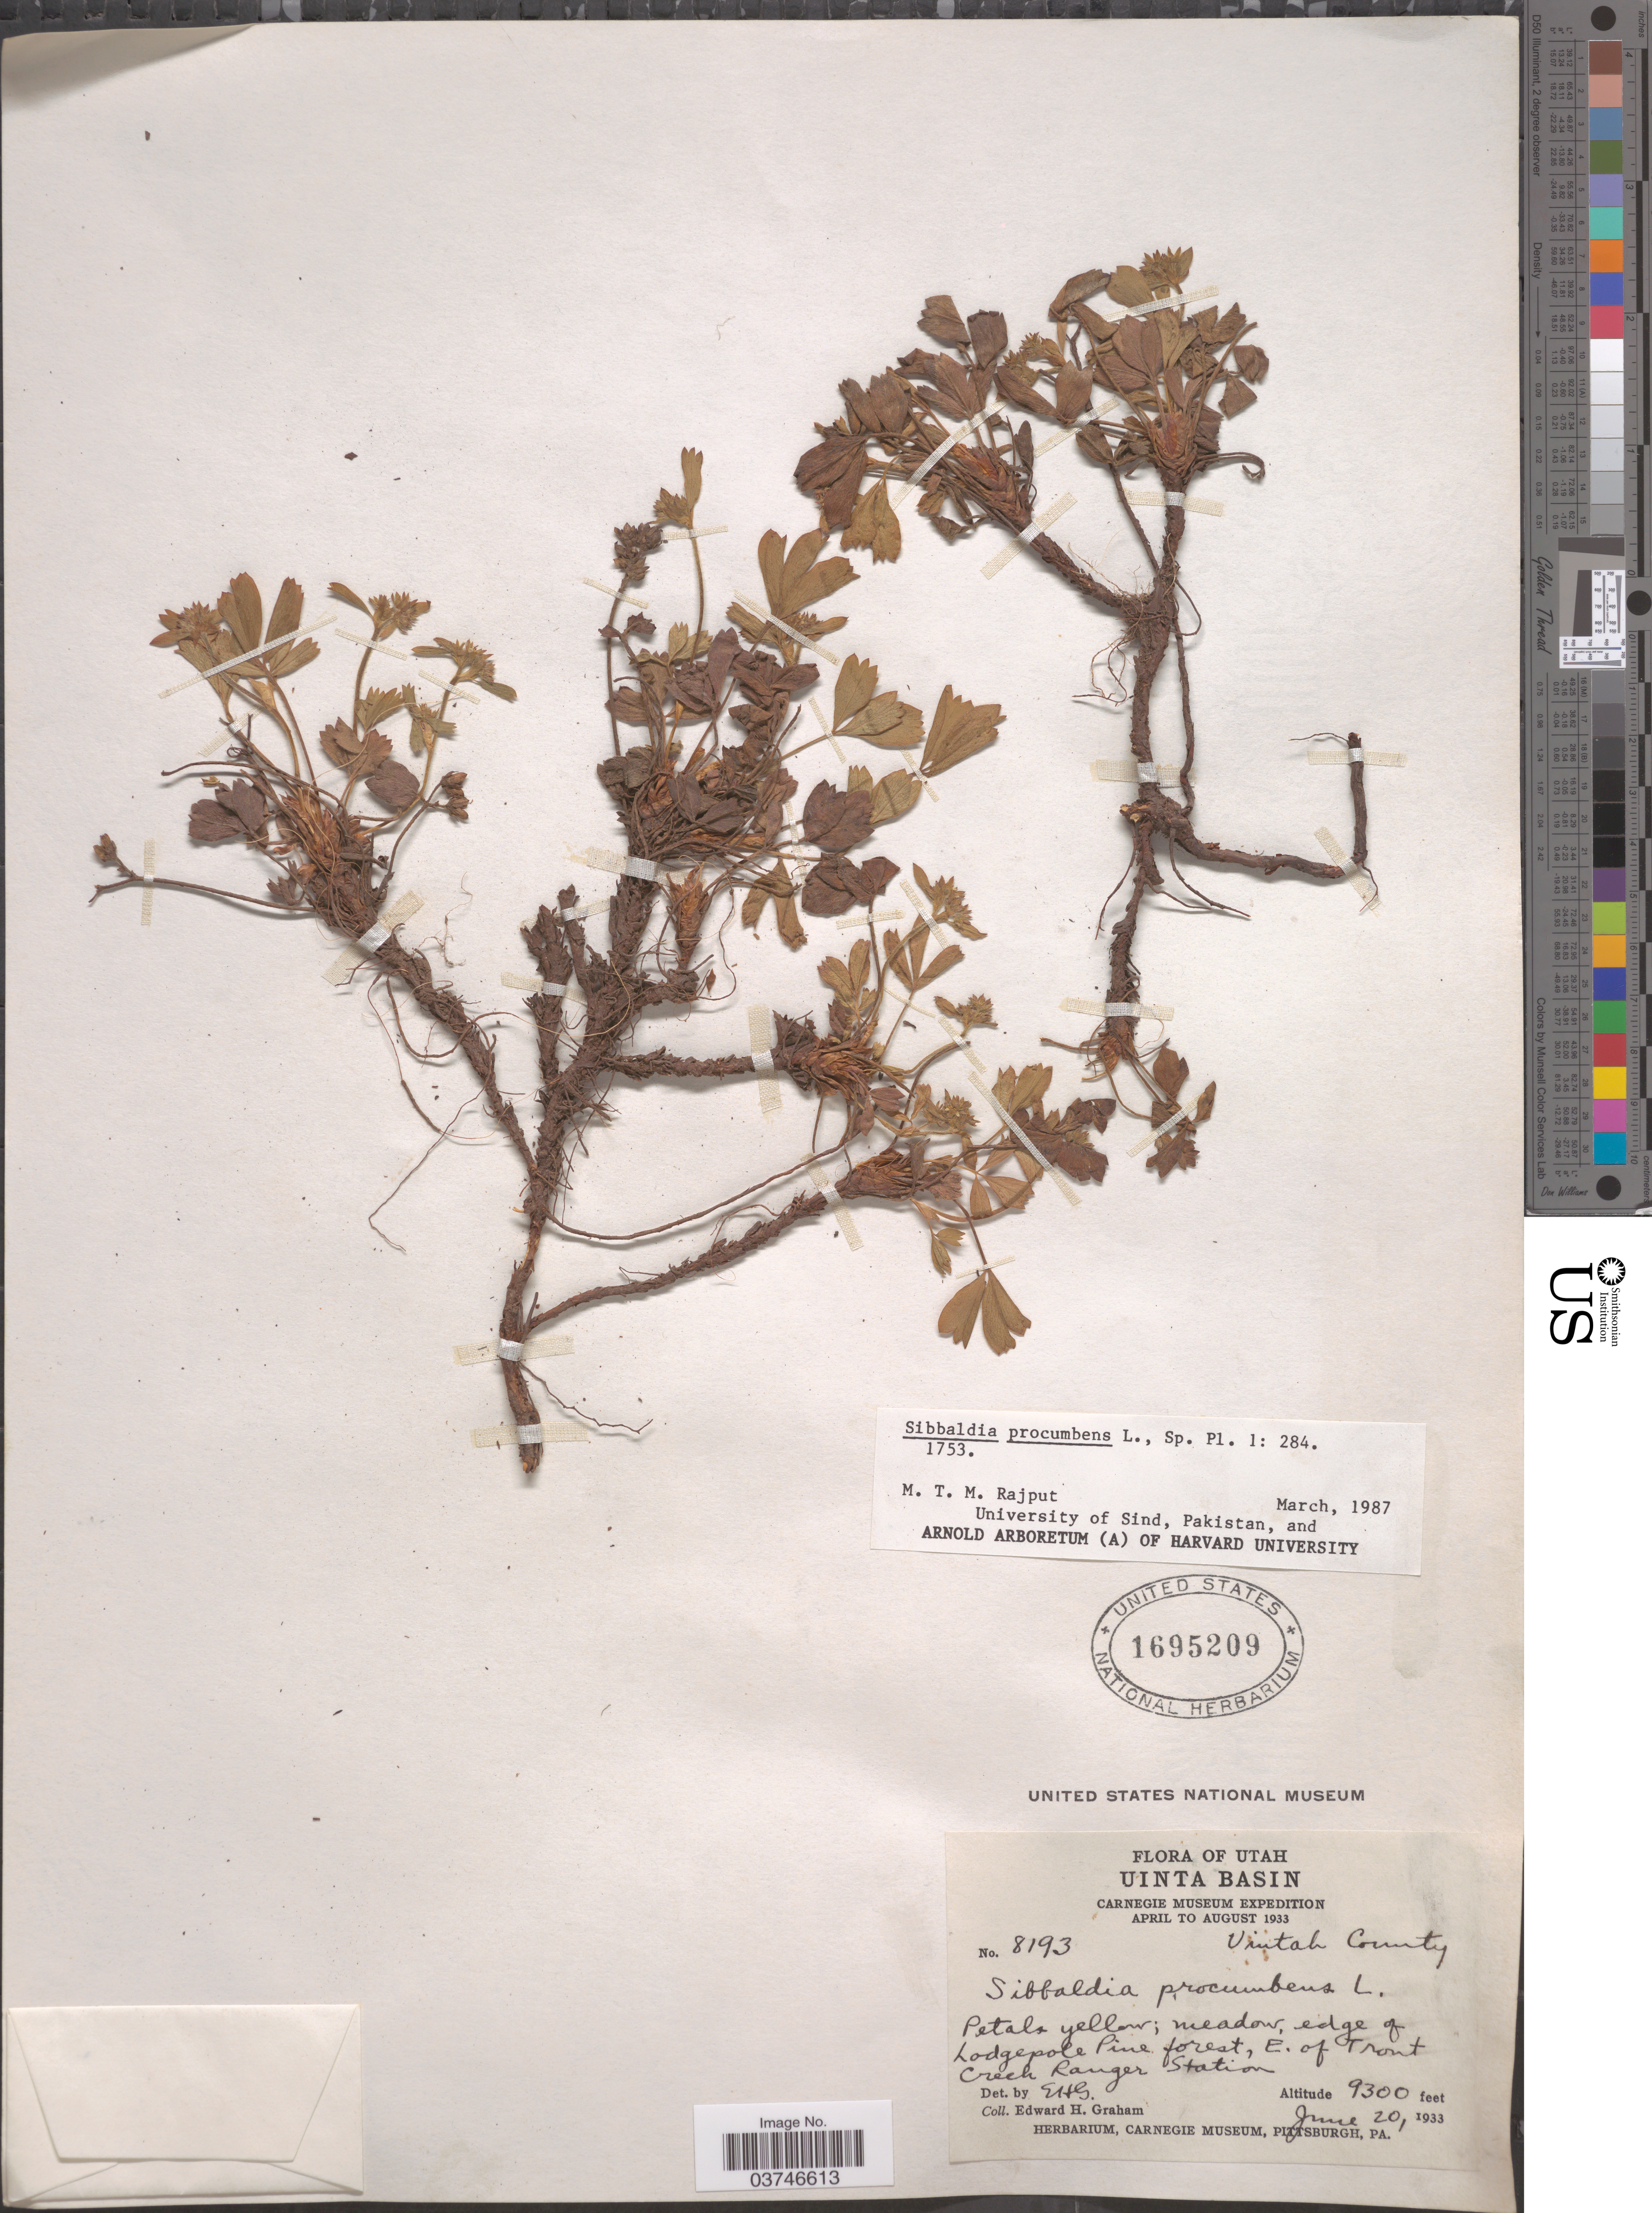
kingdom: Plantae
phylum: Tracheophyta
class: Magnoliopsida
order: Rosales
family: Rosaceae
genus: Sibbaldia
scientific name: Sibbaldia procumbens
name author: L.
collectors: E. H. Graham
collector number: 8193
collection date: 1933-06-20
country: United States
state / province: Utah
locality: Uinta Basin. Uintah County. Edge of Lodgepole Pine forest, E. of Tront Creek Ranger Station.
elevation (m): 2835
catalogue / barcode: US 1695209